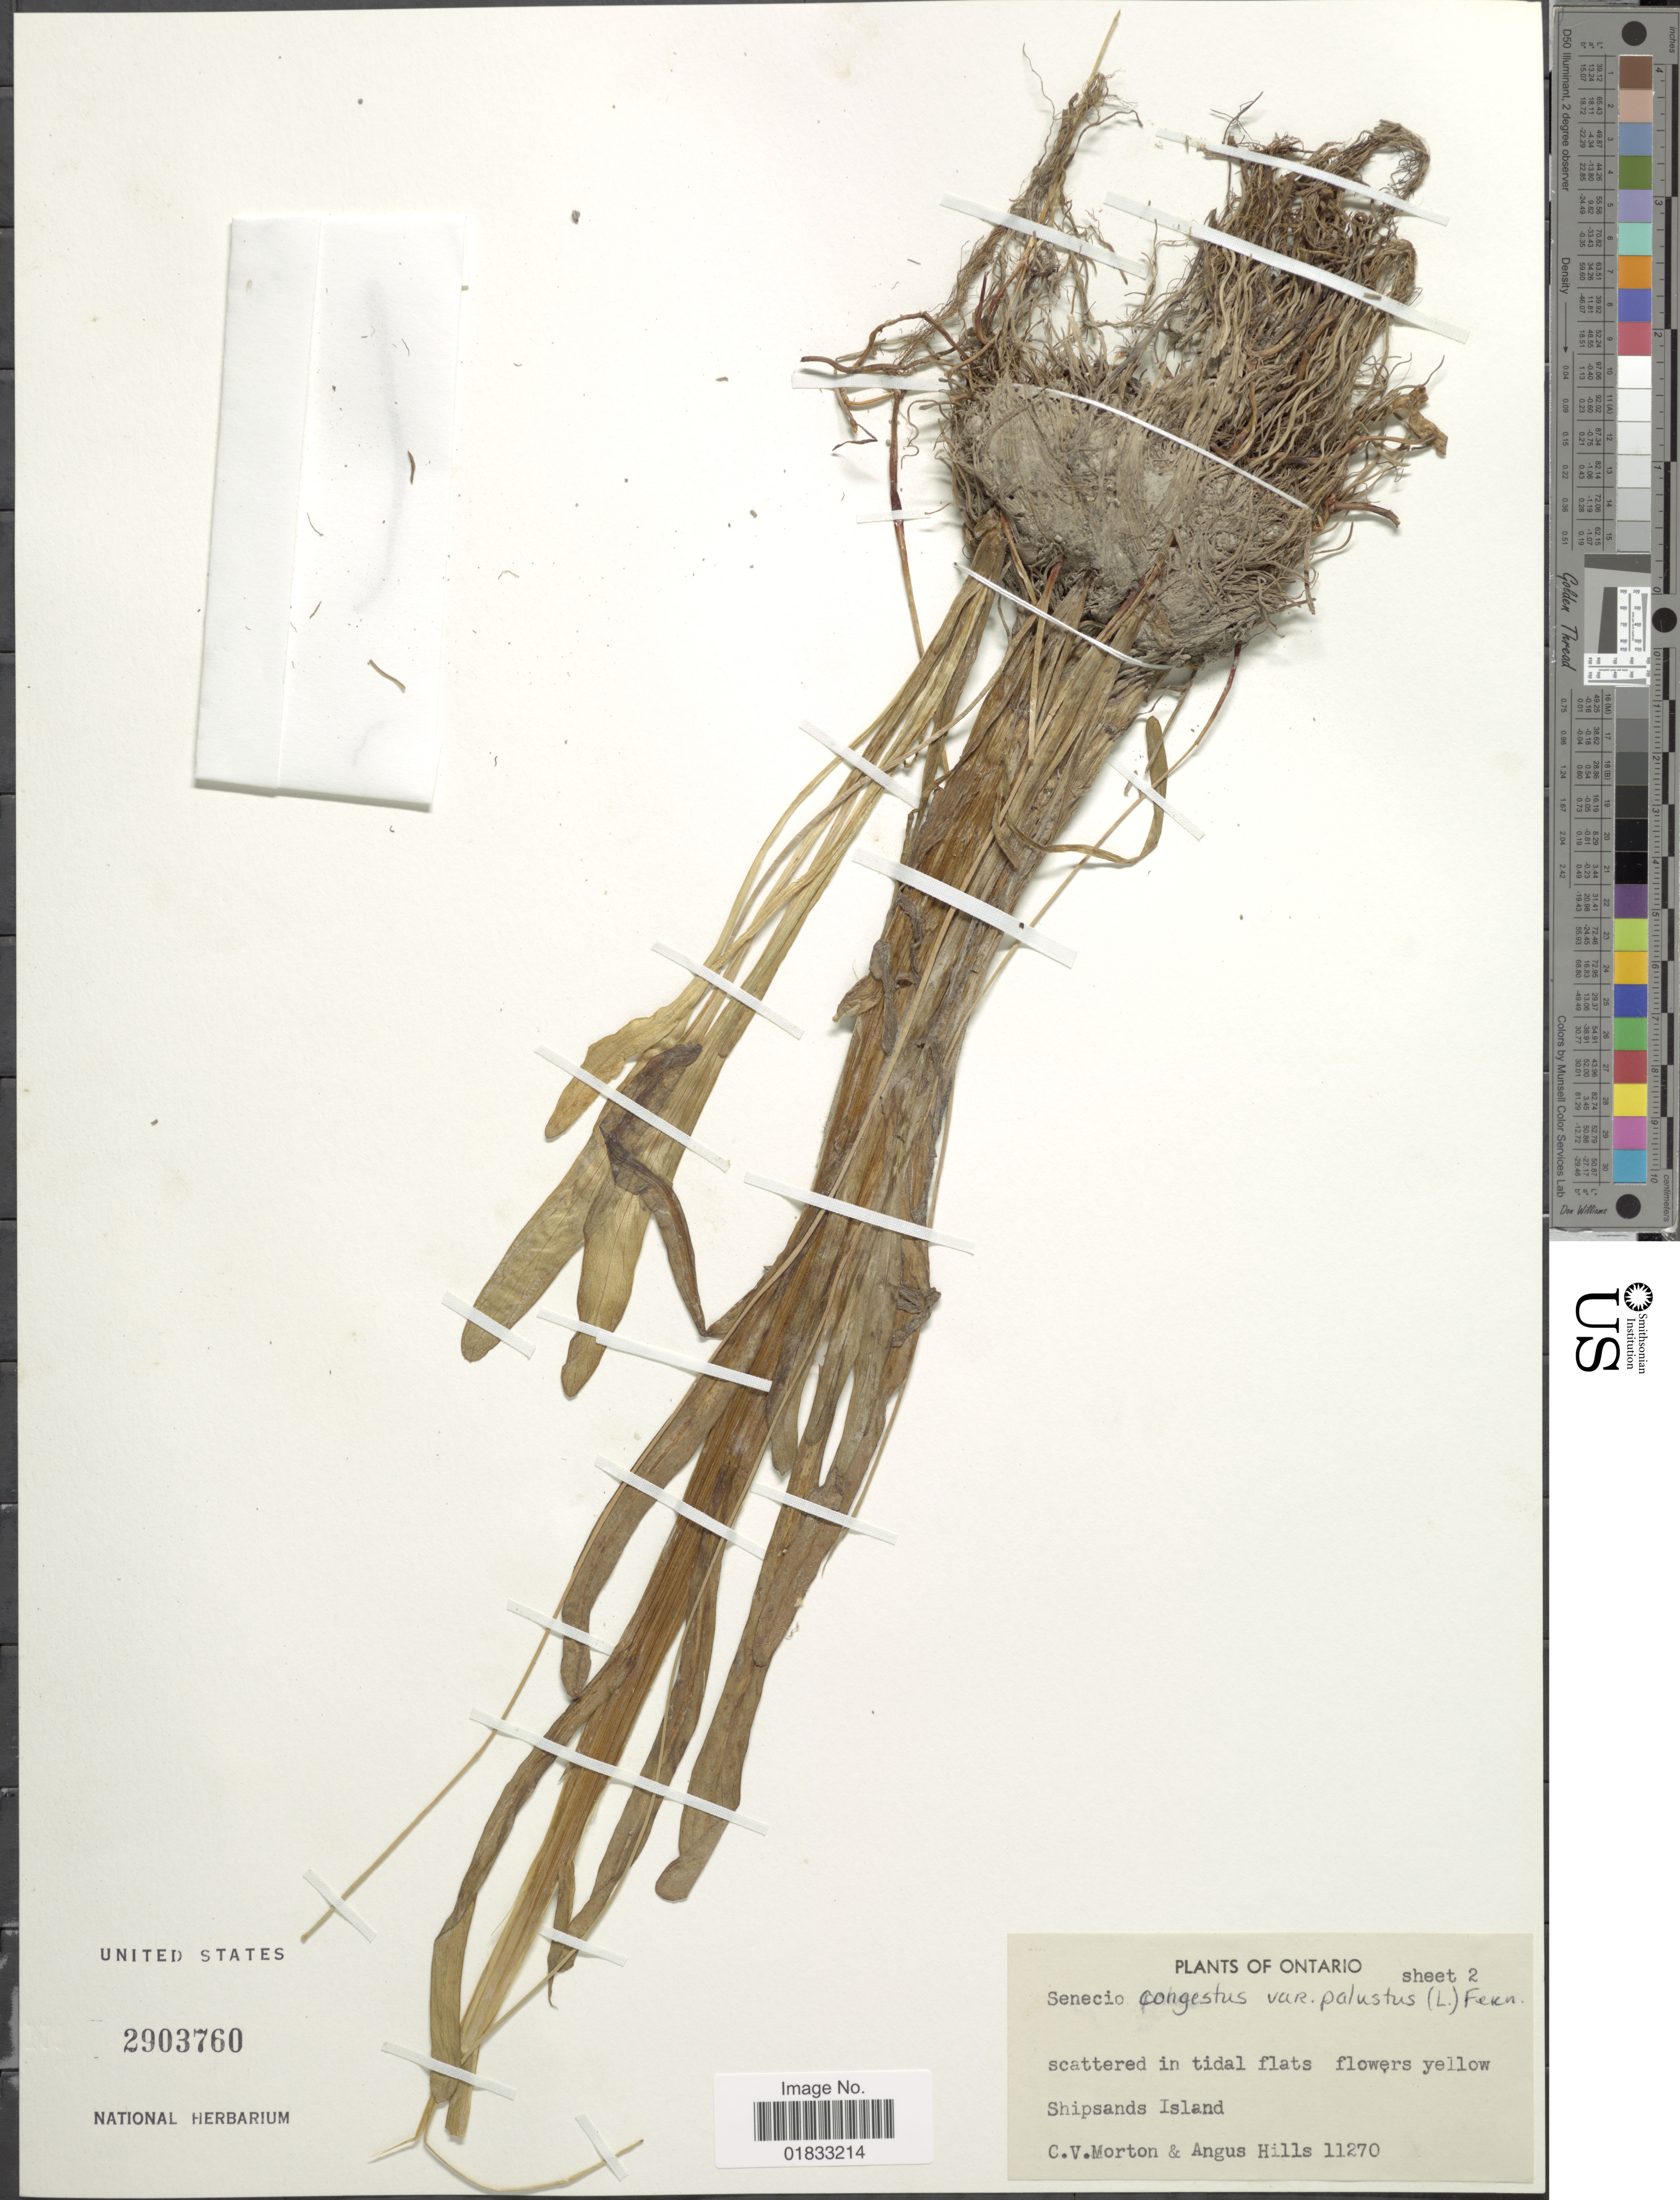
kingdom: Plantae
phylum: Tracheophyta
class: Magnoliopsida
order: Asterales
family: Asteraceae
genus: Tephroseris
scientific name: Tephroseris palustris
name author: (L.) Rchb.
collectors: C. V. Morton & A. Hills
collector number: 11270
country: Canada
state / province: Ontario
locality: Shipsands Island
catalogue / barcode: US 2903760